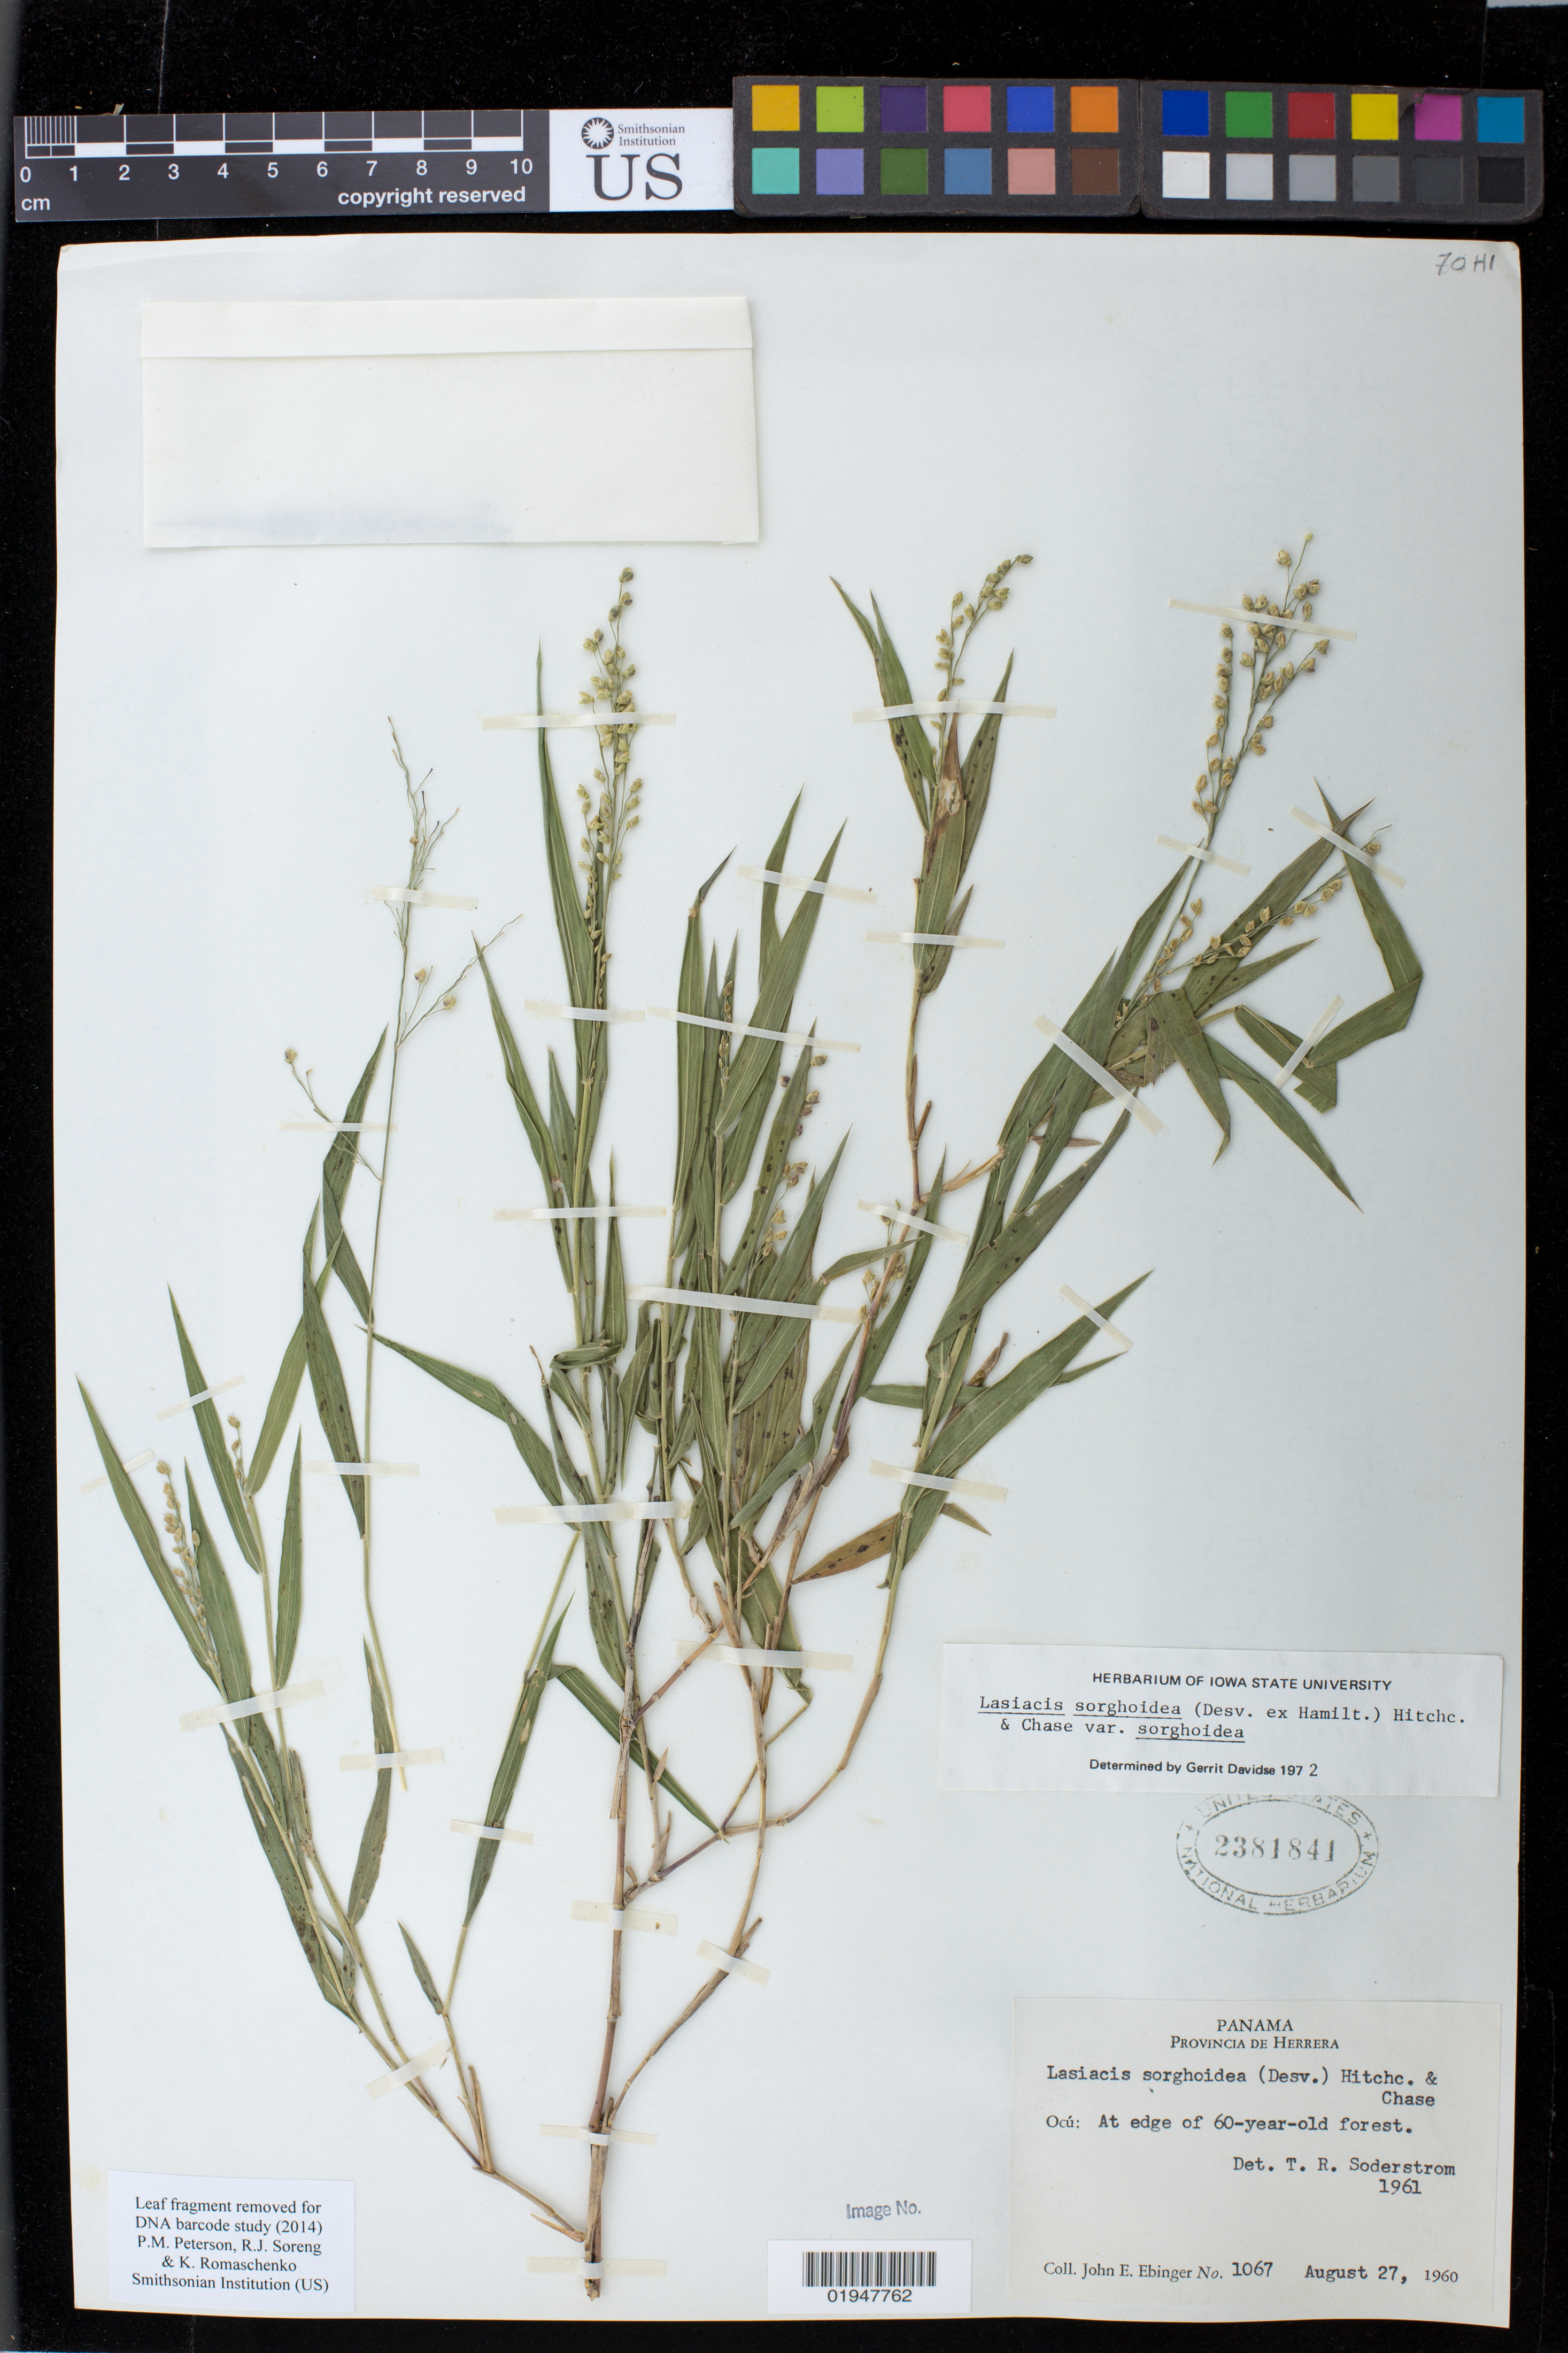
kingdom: Plantae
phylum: Tracheophyta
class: Liliopsida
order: Poales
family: Poaceae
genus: Lasiacis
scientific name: Lasiacis sorghoidea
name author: (Desv. ex Ham.) Hitchc. & Chase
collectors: J. Ebinger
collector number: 1067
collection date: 1960-08-27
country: Panama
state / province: Herrera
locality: At edge of 60-year-old forest.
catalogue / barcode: US 2381841